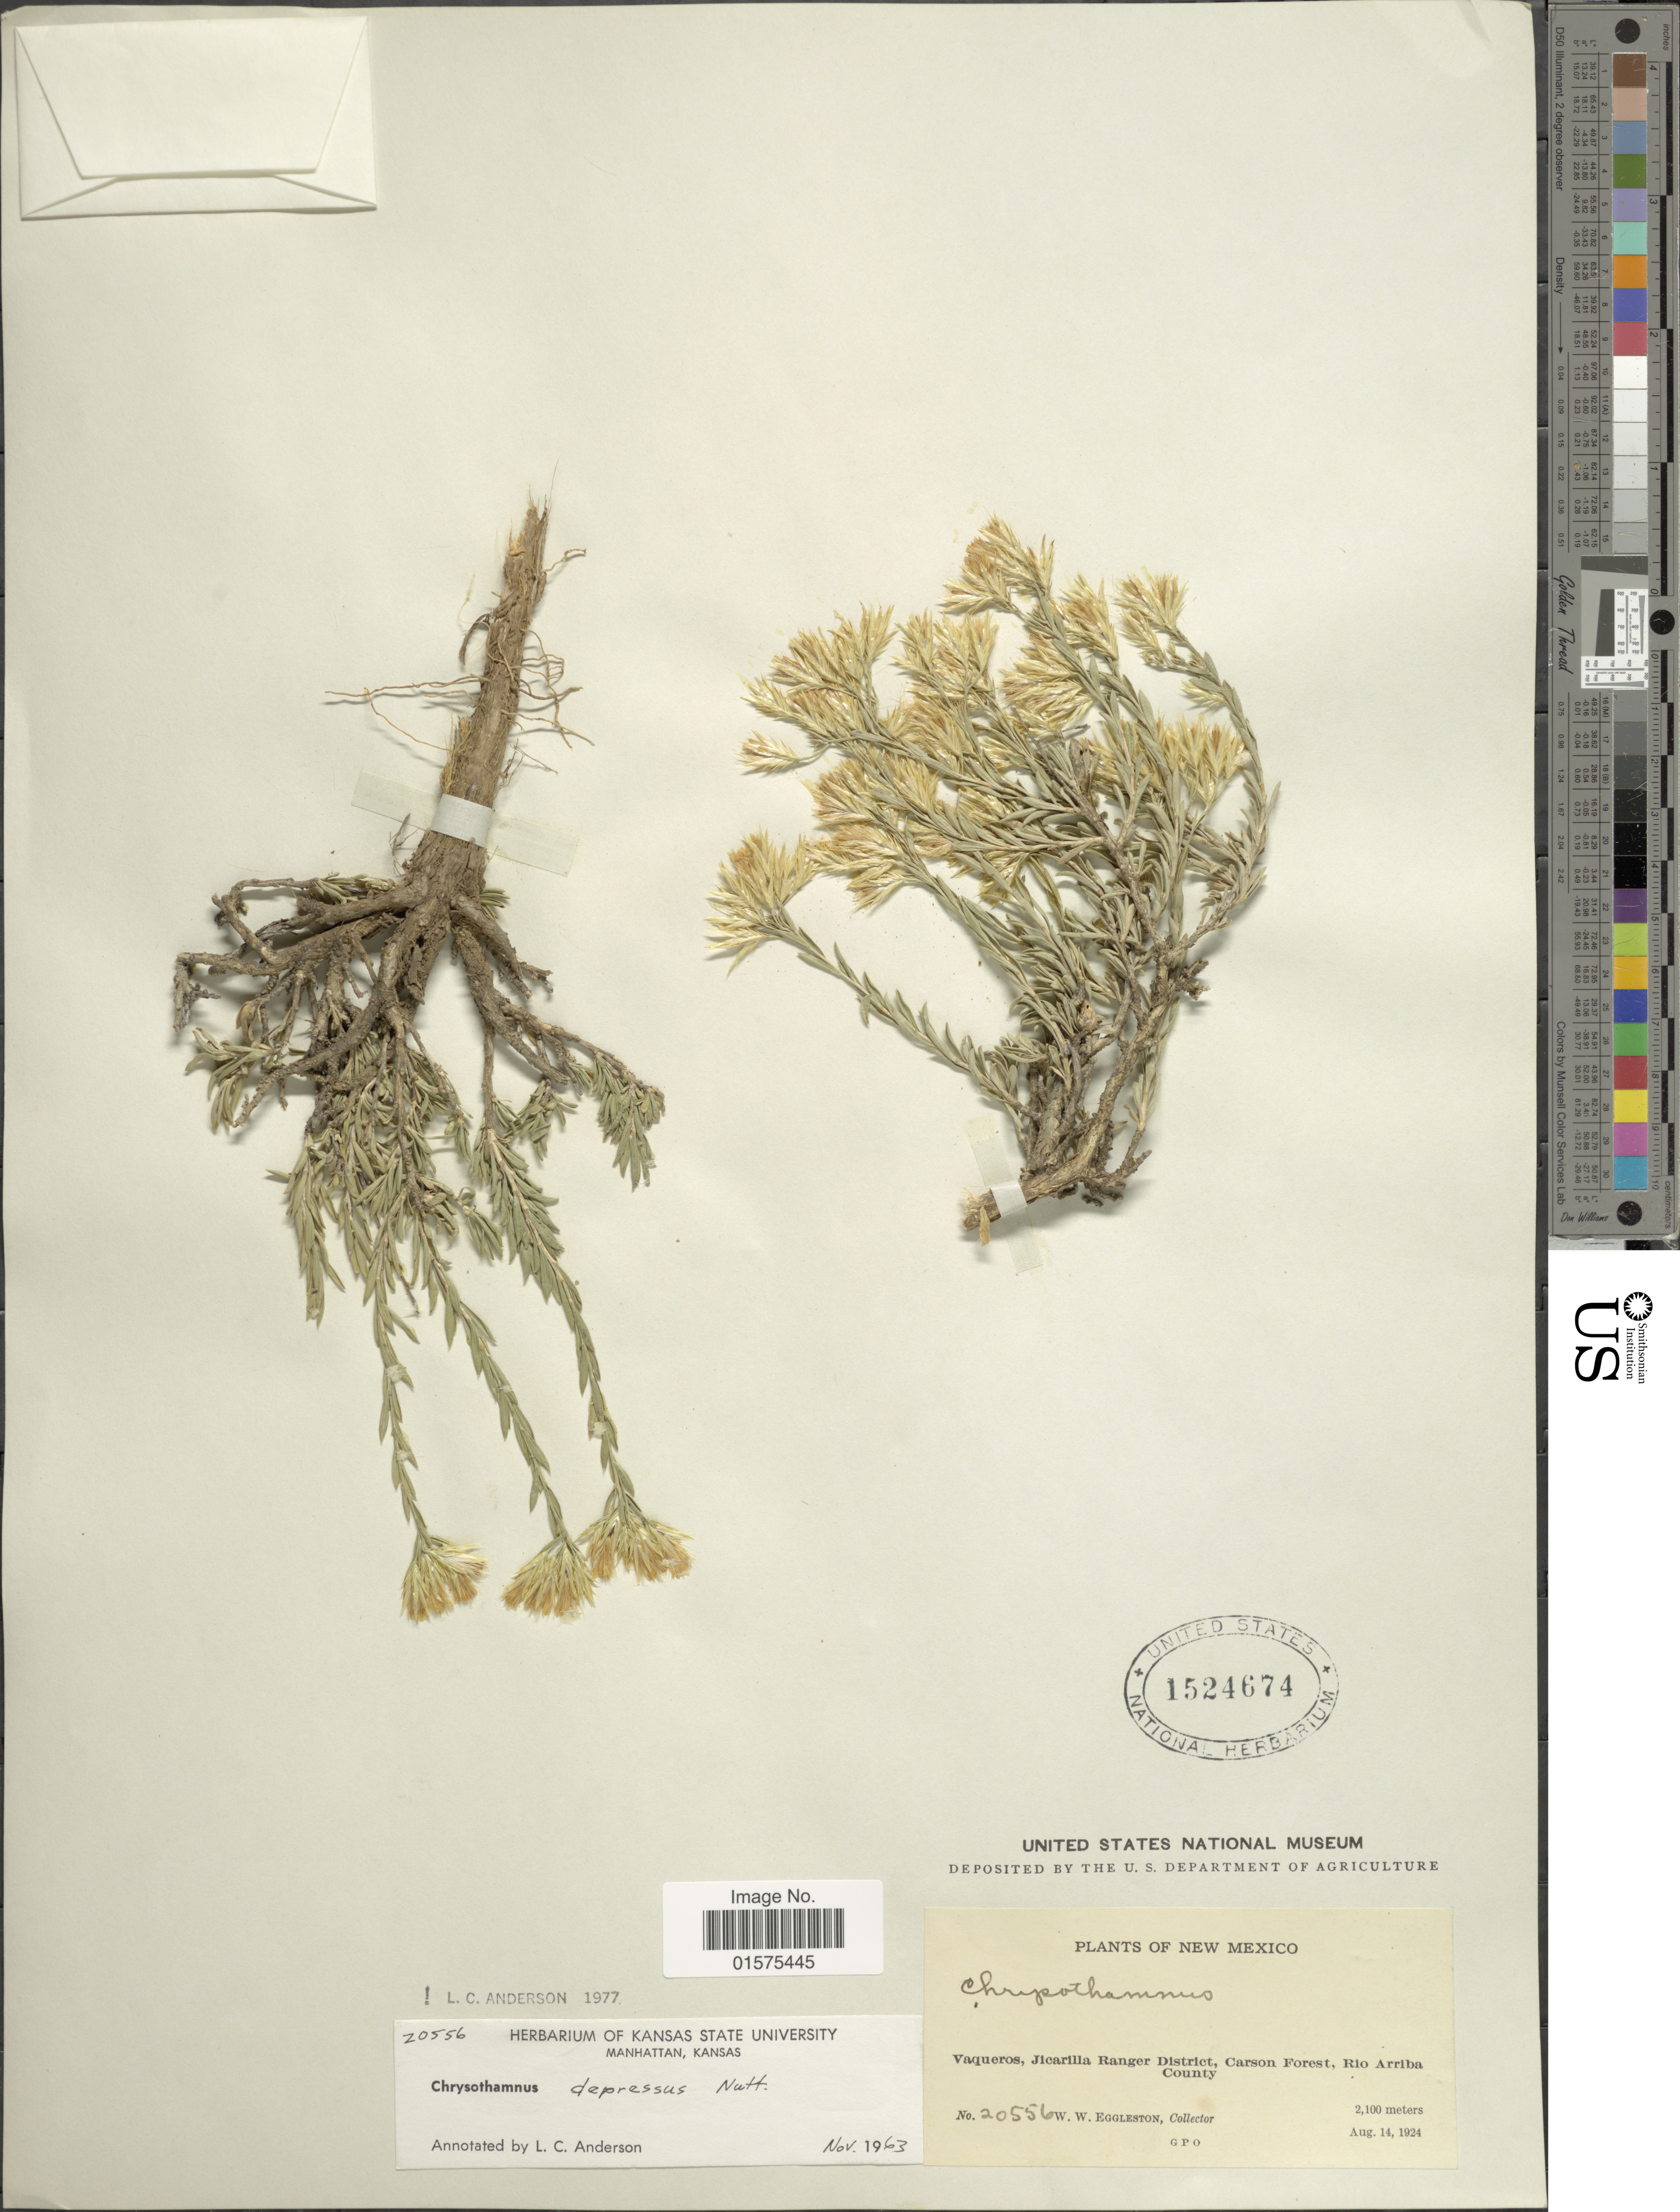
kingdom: Plantae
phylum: Tracheophyta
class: Magnoliopsida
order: Asterales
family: Asteraceae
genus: Chrysothamnus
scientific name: Chrysothamnus depressus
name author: Nutt.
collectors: W. W. Eggleston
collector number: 20556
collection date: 1924-08-14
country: United States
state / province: New Mexico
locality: Vaqueros, Jicarilla Ranger District, Carson Forest, Rio Arriba County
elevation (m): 2100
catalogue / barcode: US 1524674